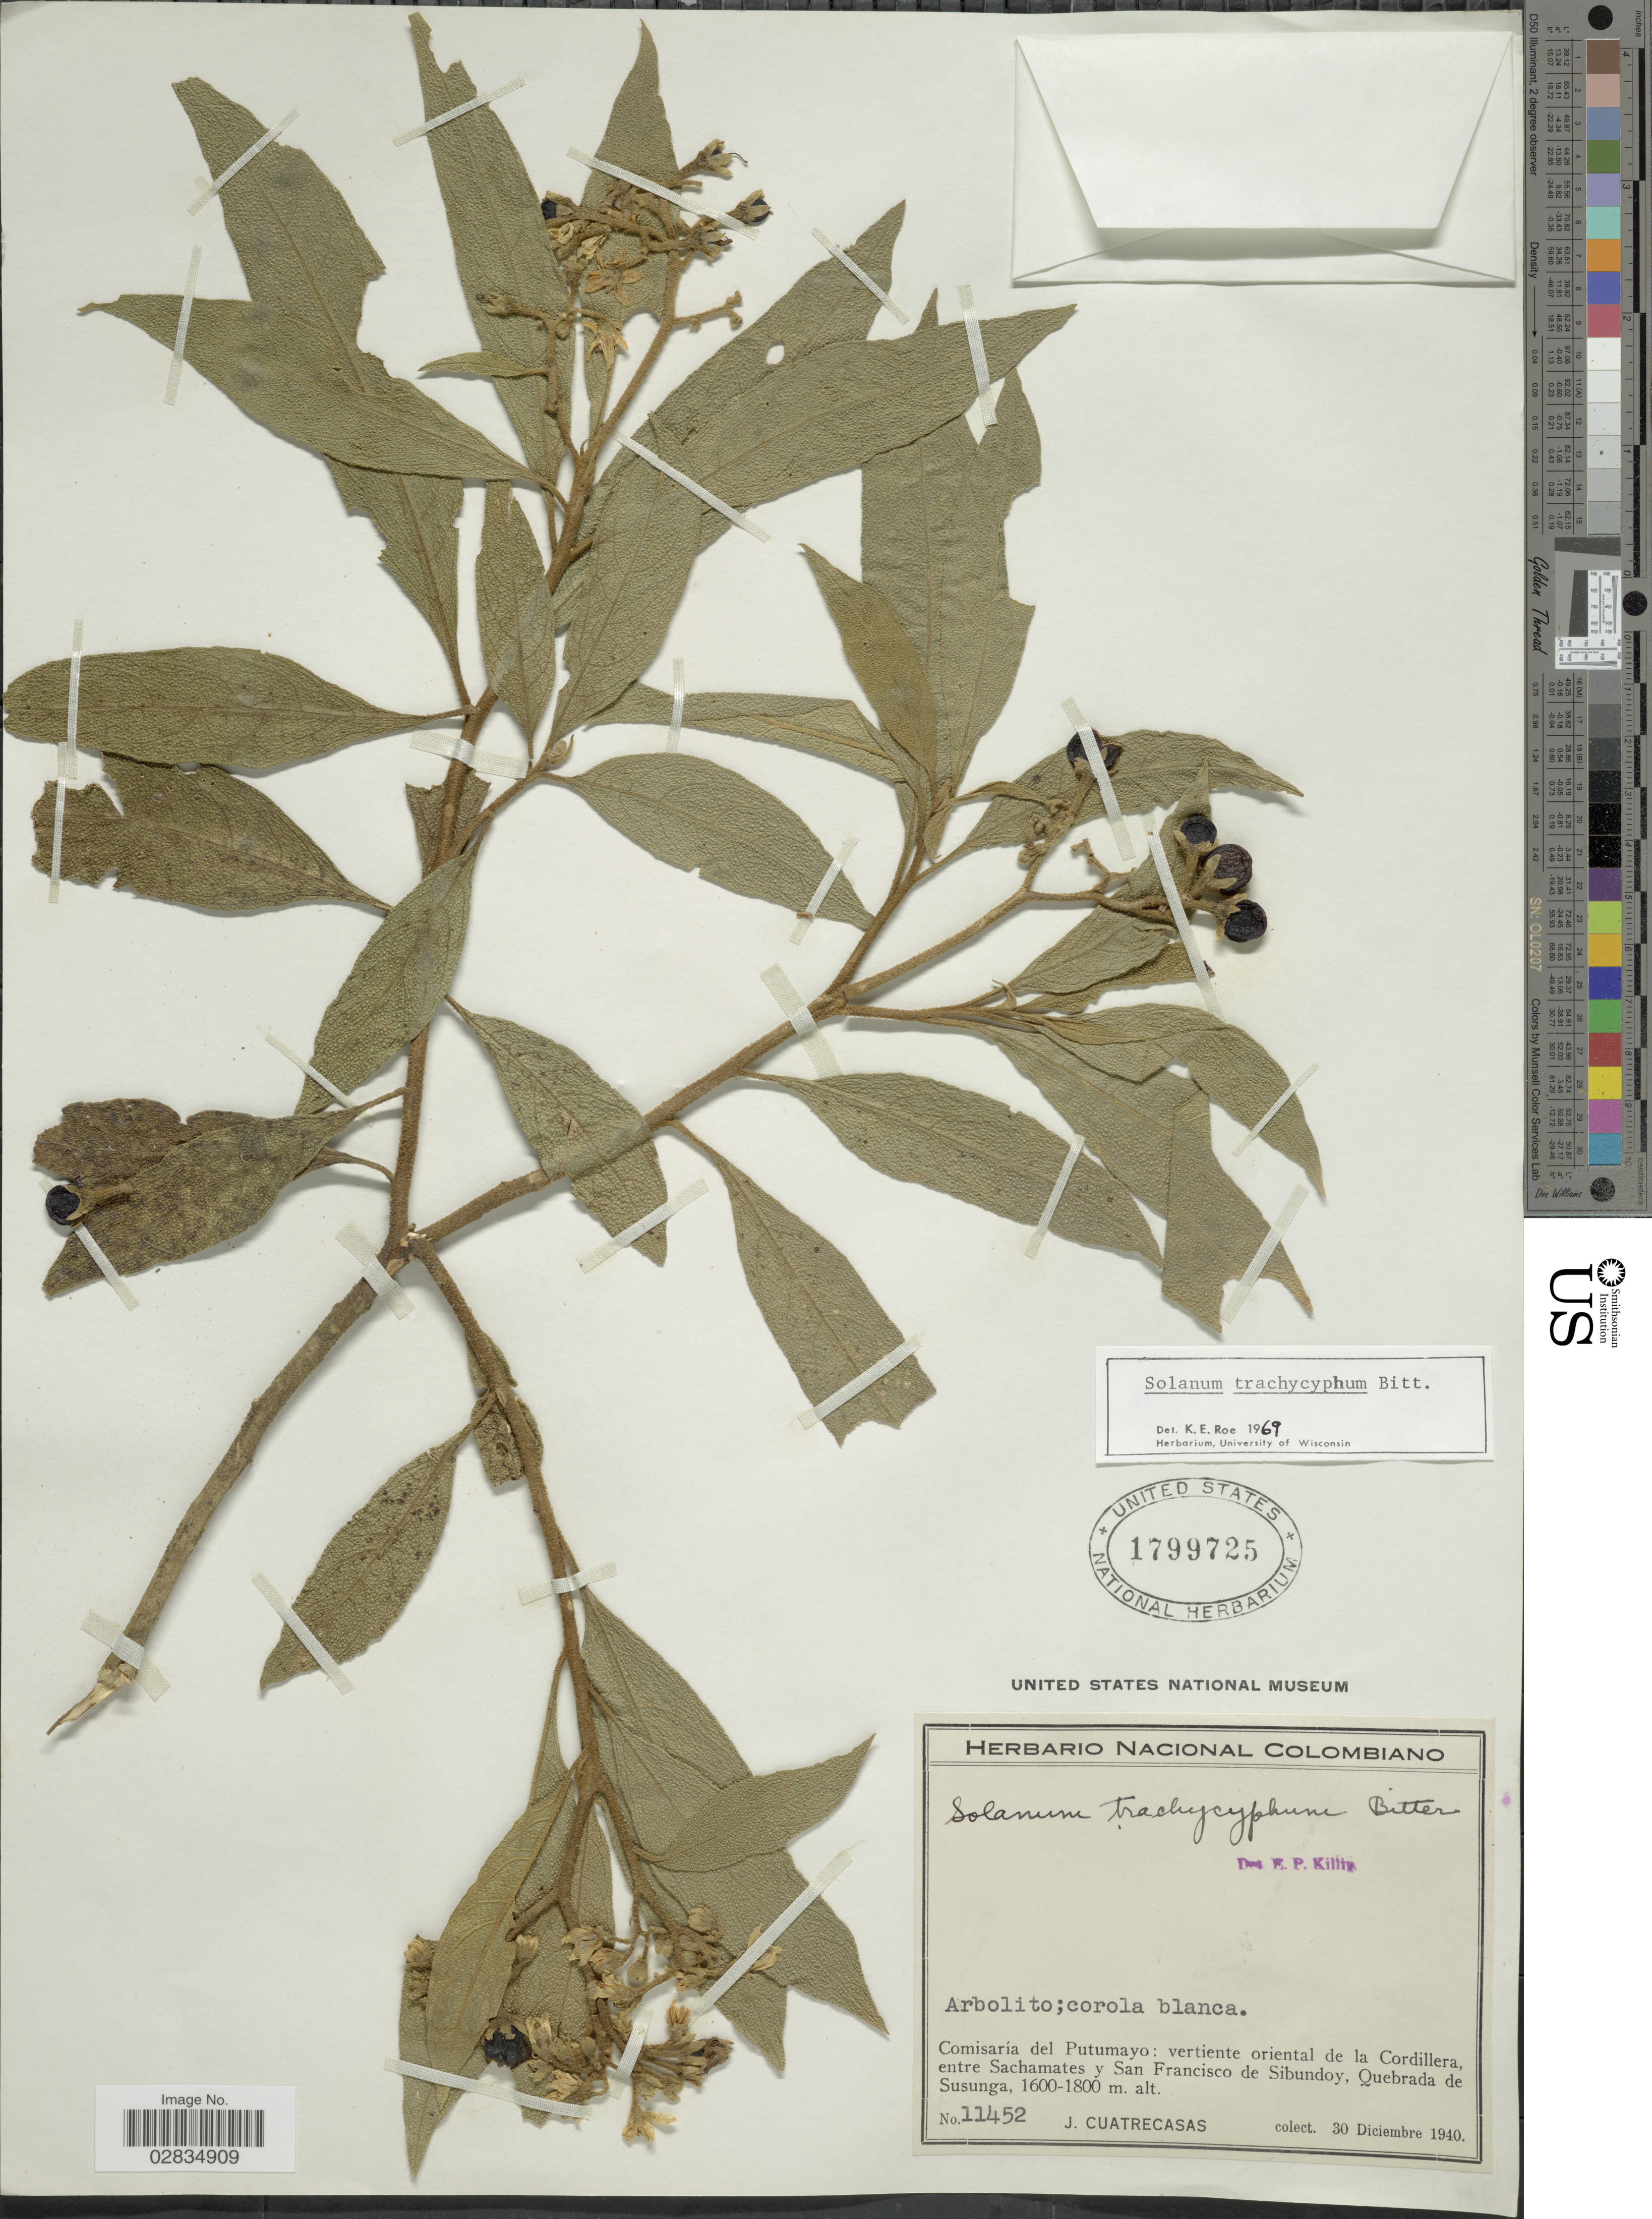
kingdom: Plantae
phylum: Tracheophyta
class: Magnoliopsida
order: Solanales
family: Solanaceae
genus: Solanum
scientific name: Solanum trachycyphum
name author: Bitter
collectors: J. Cuatrecasas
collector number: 11452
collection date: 1940-12-30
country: Colombia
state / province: Putumayo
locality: Comisaría del Putumayo: vertiente oriental de la Cordillera, entre Sachamates y San Francisco de Sibundoy, Quebrada de Susunga.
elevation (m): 1600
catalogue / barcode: US 1799725